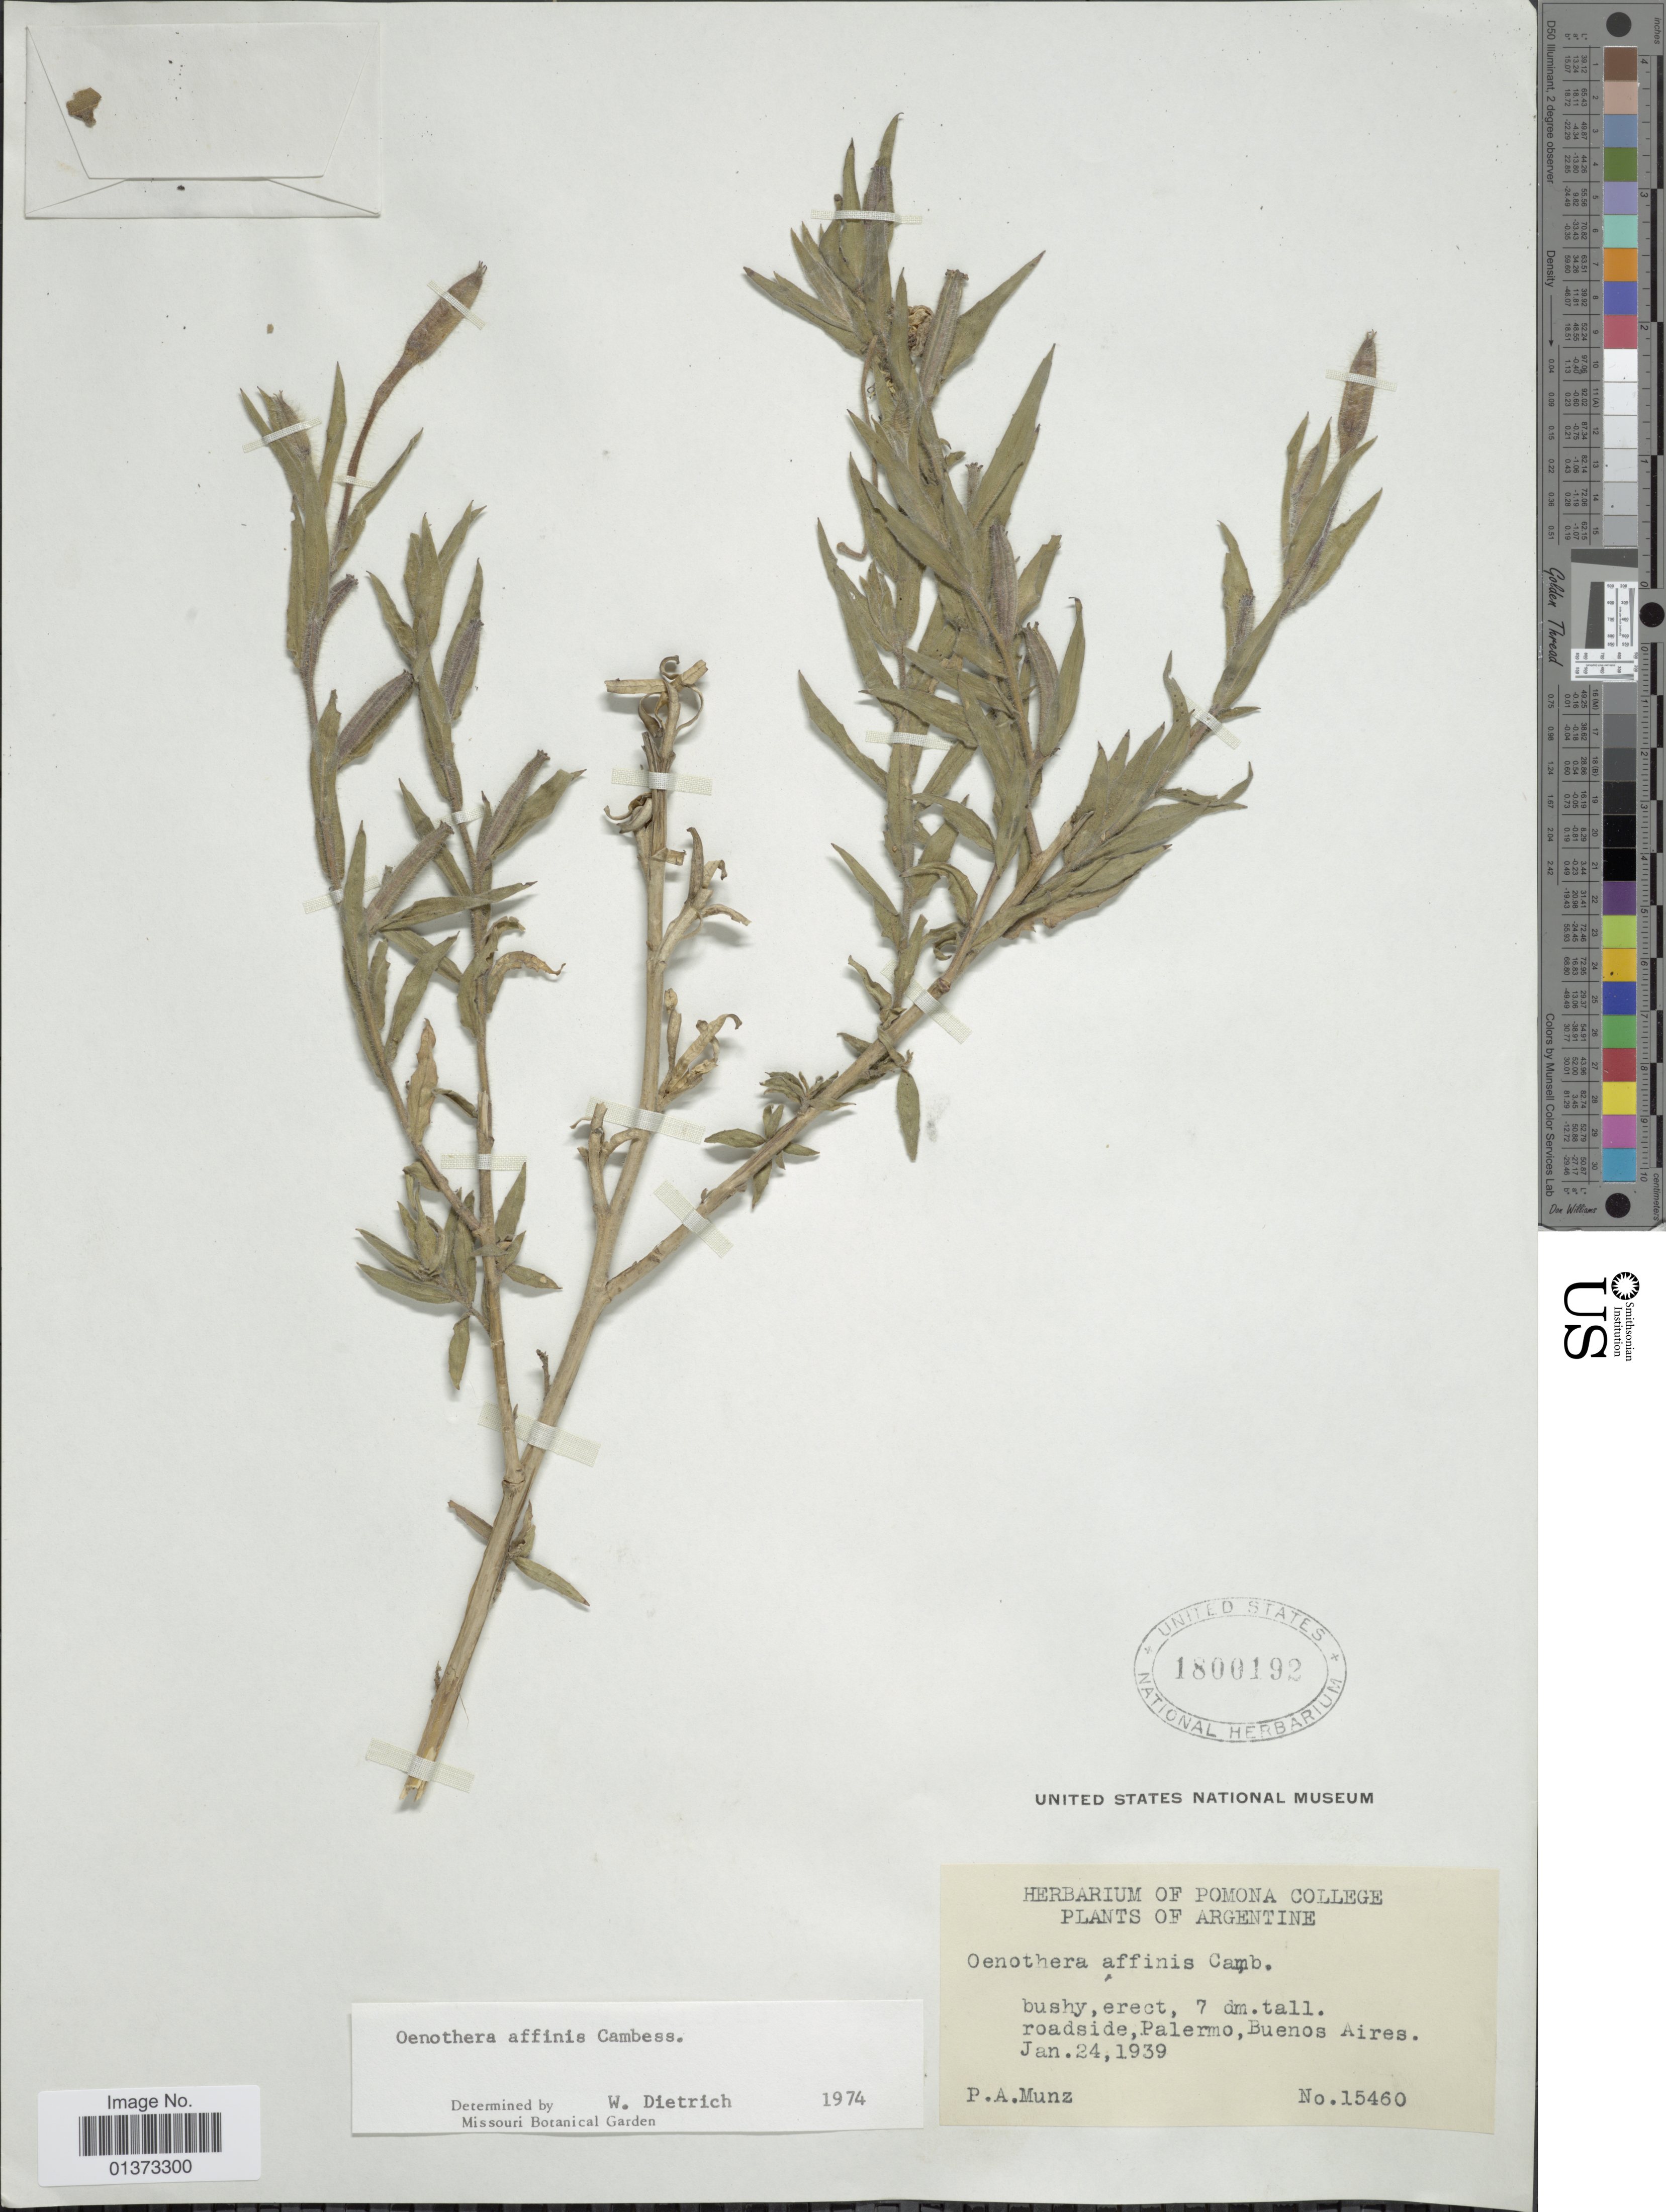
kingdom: Plantae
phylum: Tracheophyta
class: Magnoliopsida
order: Myrtales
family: Onagraceae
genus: Oenothera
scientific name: Oenothera affinis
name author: Cambess.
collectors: P. A. Munz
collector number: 15460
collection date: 1939-01-24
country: Argentina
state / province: Buenos Aires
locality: Roadside, Palermo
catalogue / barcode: US 1800192